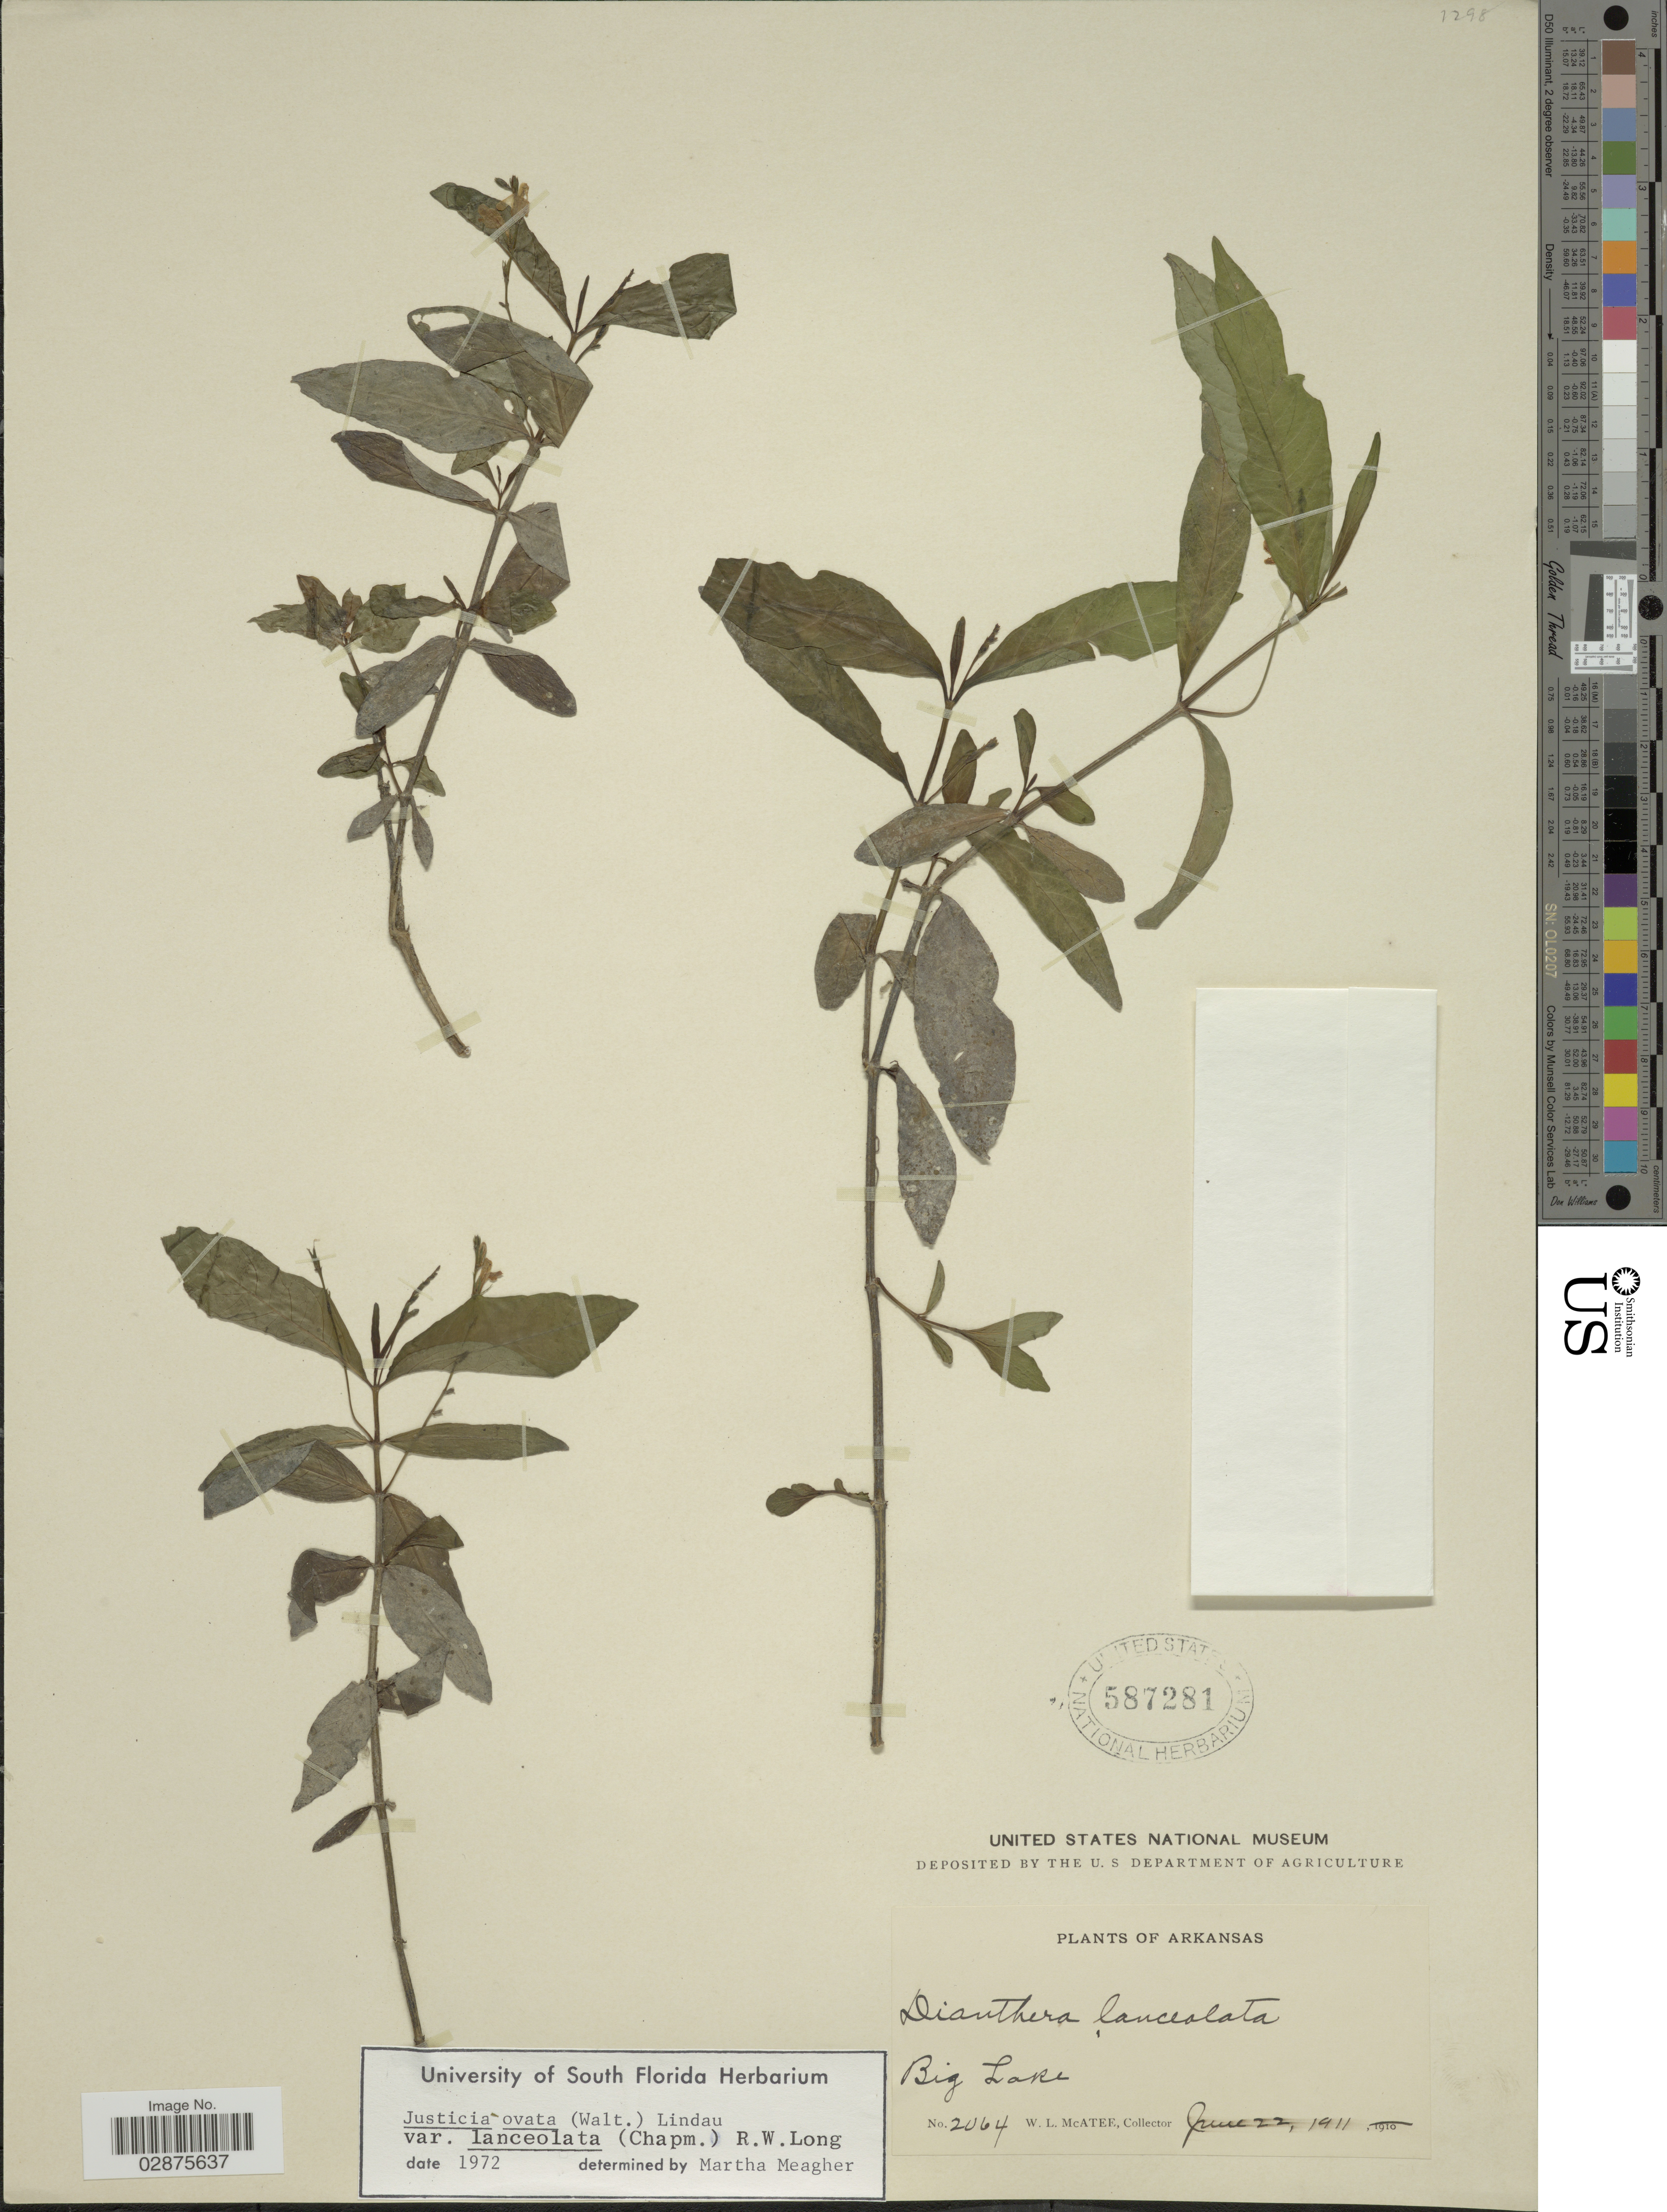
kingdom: Plantae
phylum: Tracheophyta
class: Magnoliopsida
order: Lamiales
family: Acanthaceae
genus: Justicia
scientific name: Justicia lanceolata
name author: (Chapm.) Small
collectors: W. McAtee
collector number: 2064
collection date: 1911-06-22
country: United States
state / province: Arkansas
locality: Big Lake.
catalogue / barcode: US 587281